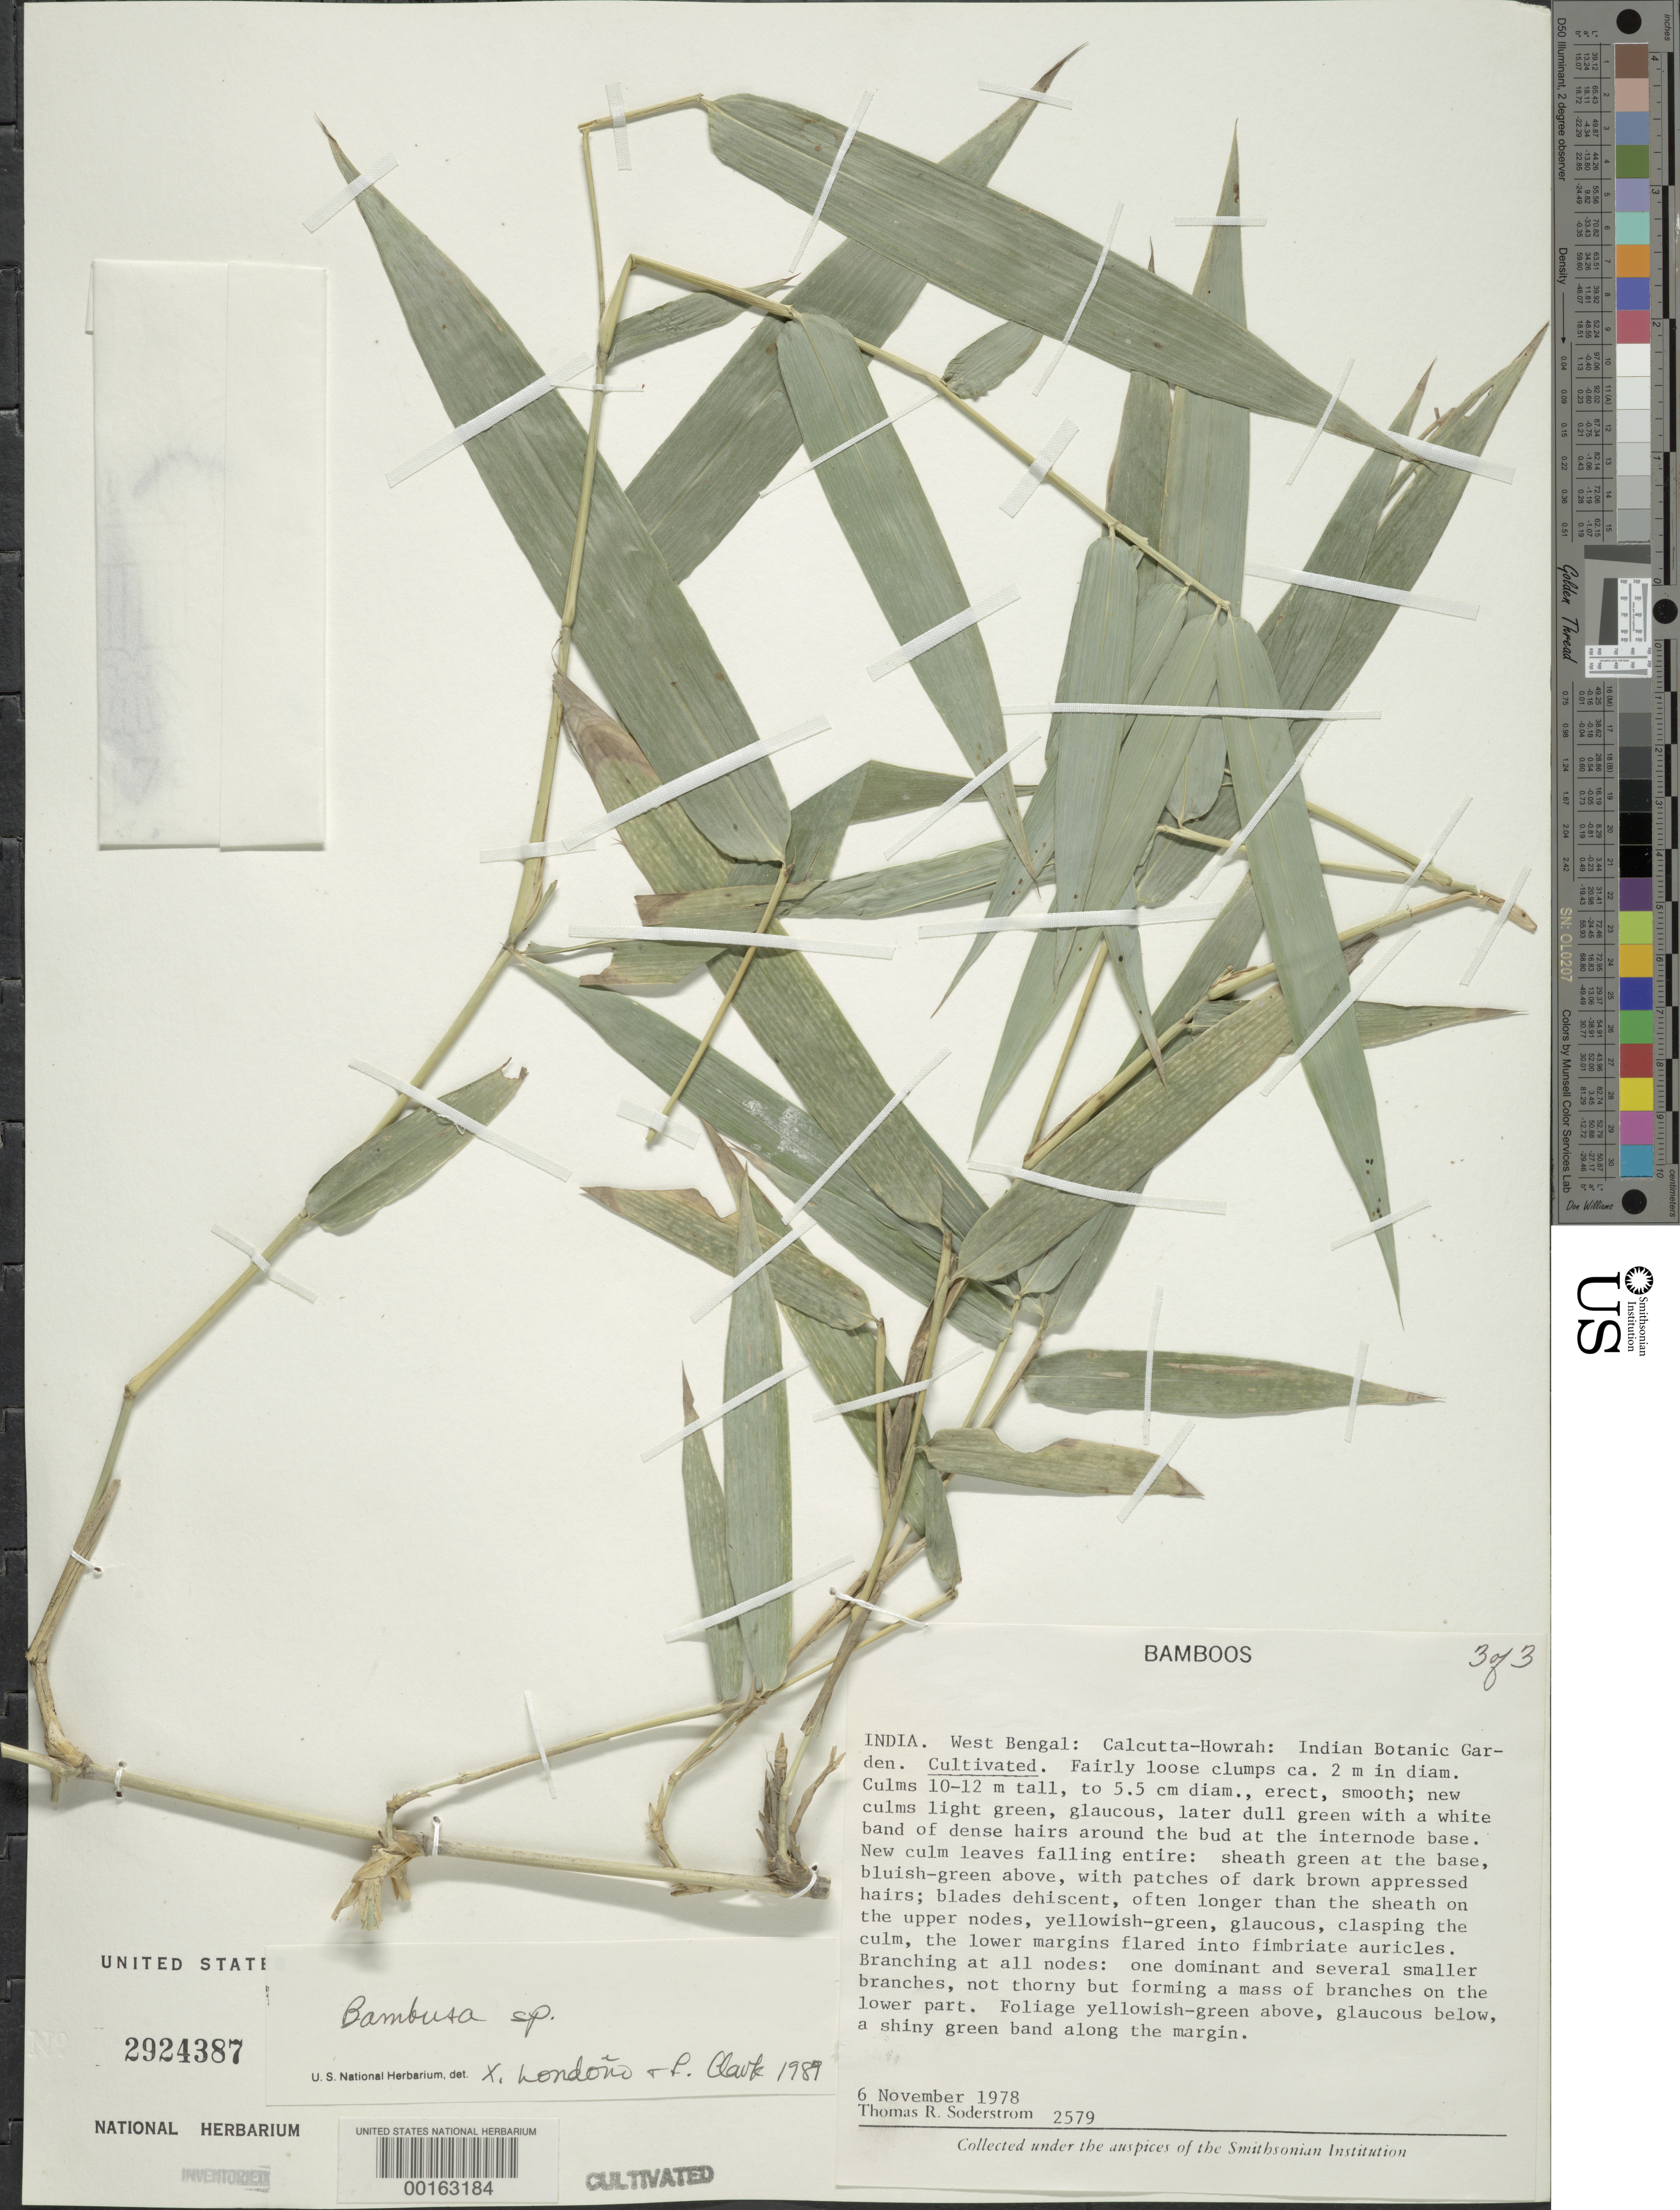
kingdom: Plantae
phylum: Tracheophyta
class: Liliopsida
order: Poales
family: Poaceae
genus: Bambusa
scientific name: Bambusa sp.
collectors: T. R. Soderstrom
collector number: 2579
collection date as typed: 06 Nov 1978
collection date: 1978-11-06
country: India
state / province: West Bengal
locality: Calcutta-Howrah, Indian Botanic Garden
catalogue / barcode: US 2924387